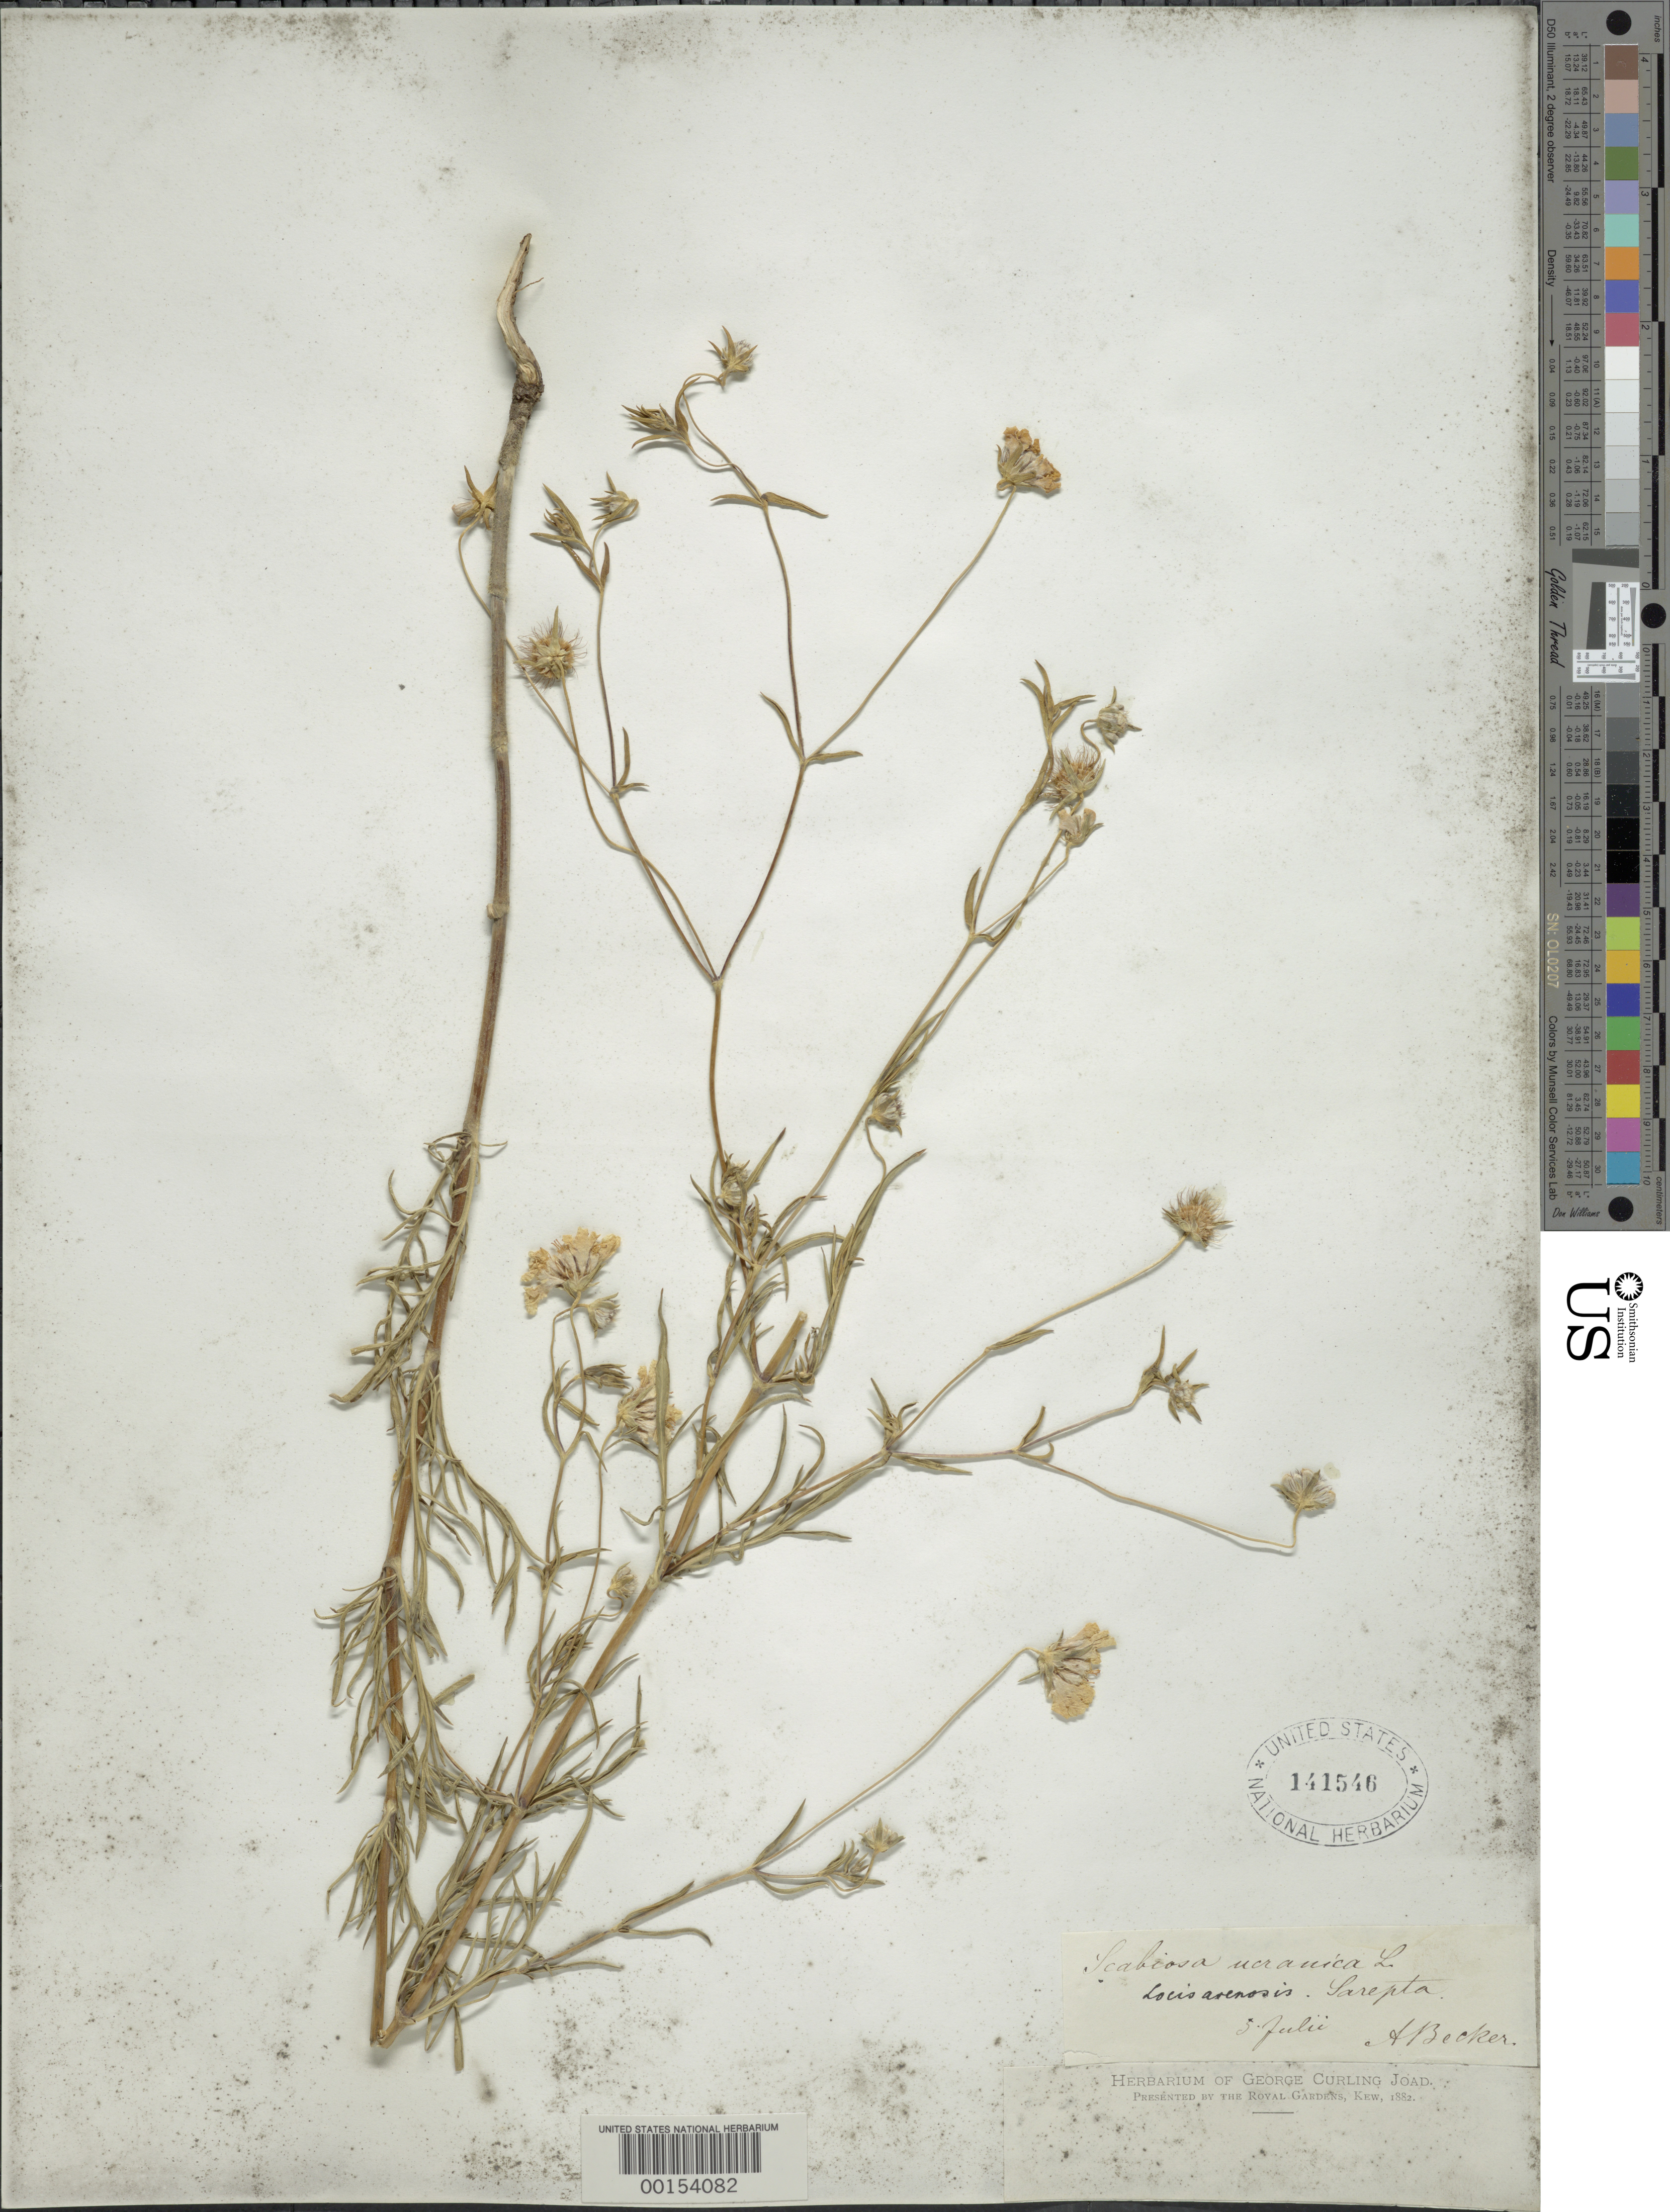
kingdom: Plantae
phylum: Tracheophyta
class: Magnoliopsida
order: Dipsacales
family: Caprifoliaceae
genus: Scabiosa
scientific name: Scabiosa ucranica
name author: L.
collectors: A. Becker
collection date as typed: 05 Jul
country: Russian Federation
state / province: Volgograd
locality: Sarepta.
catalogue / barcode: US 141546